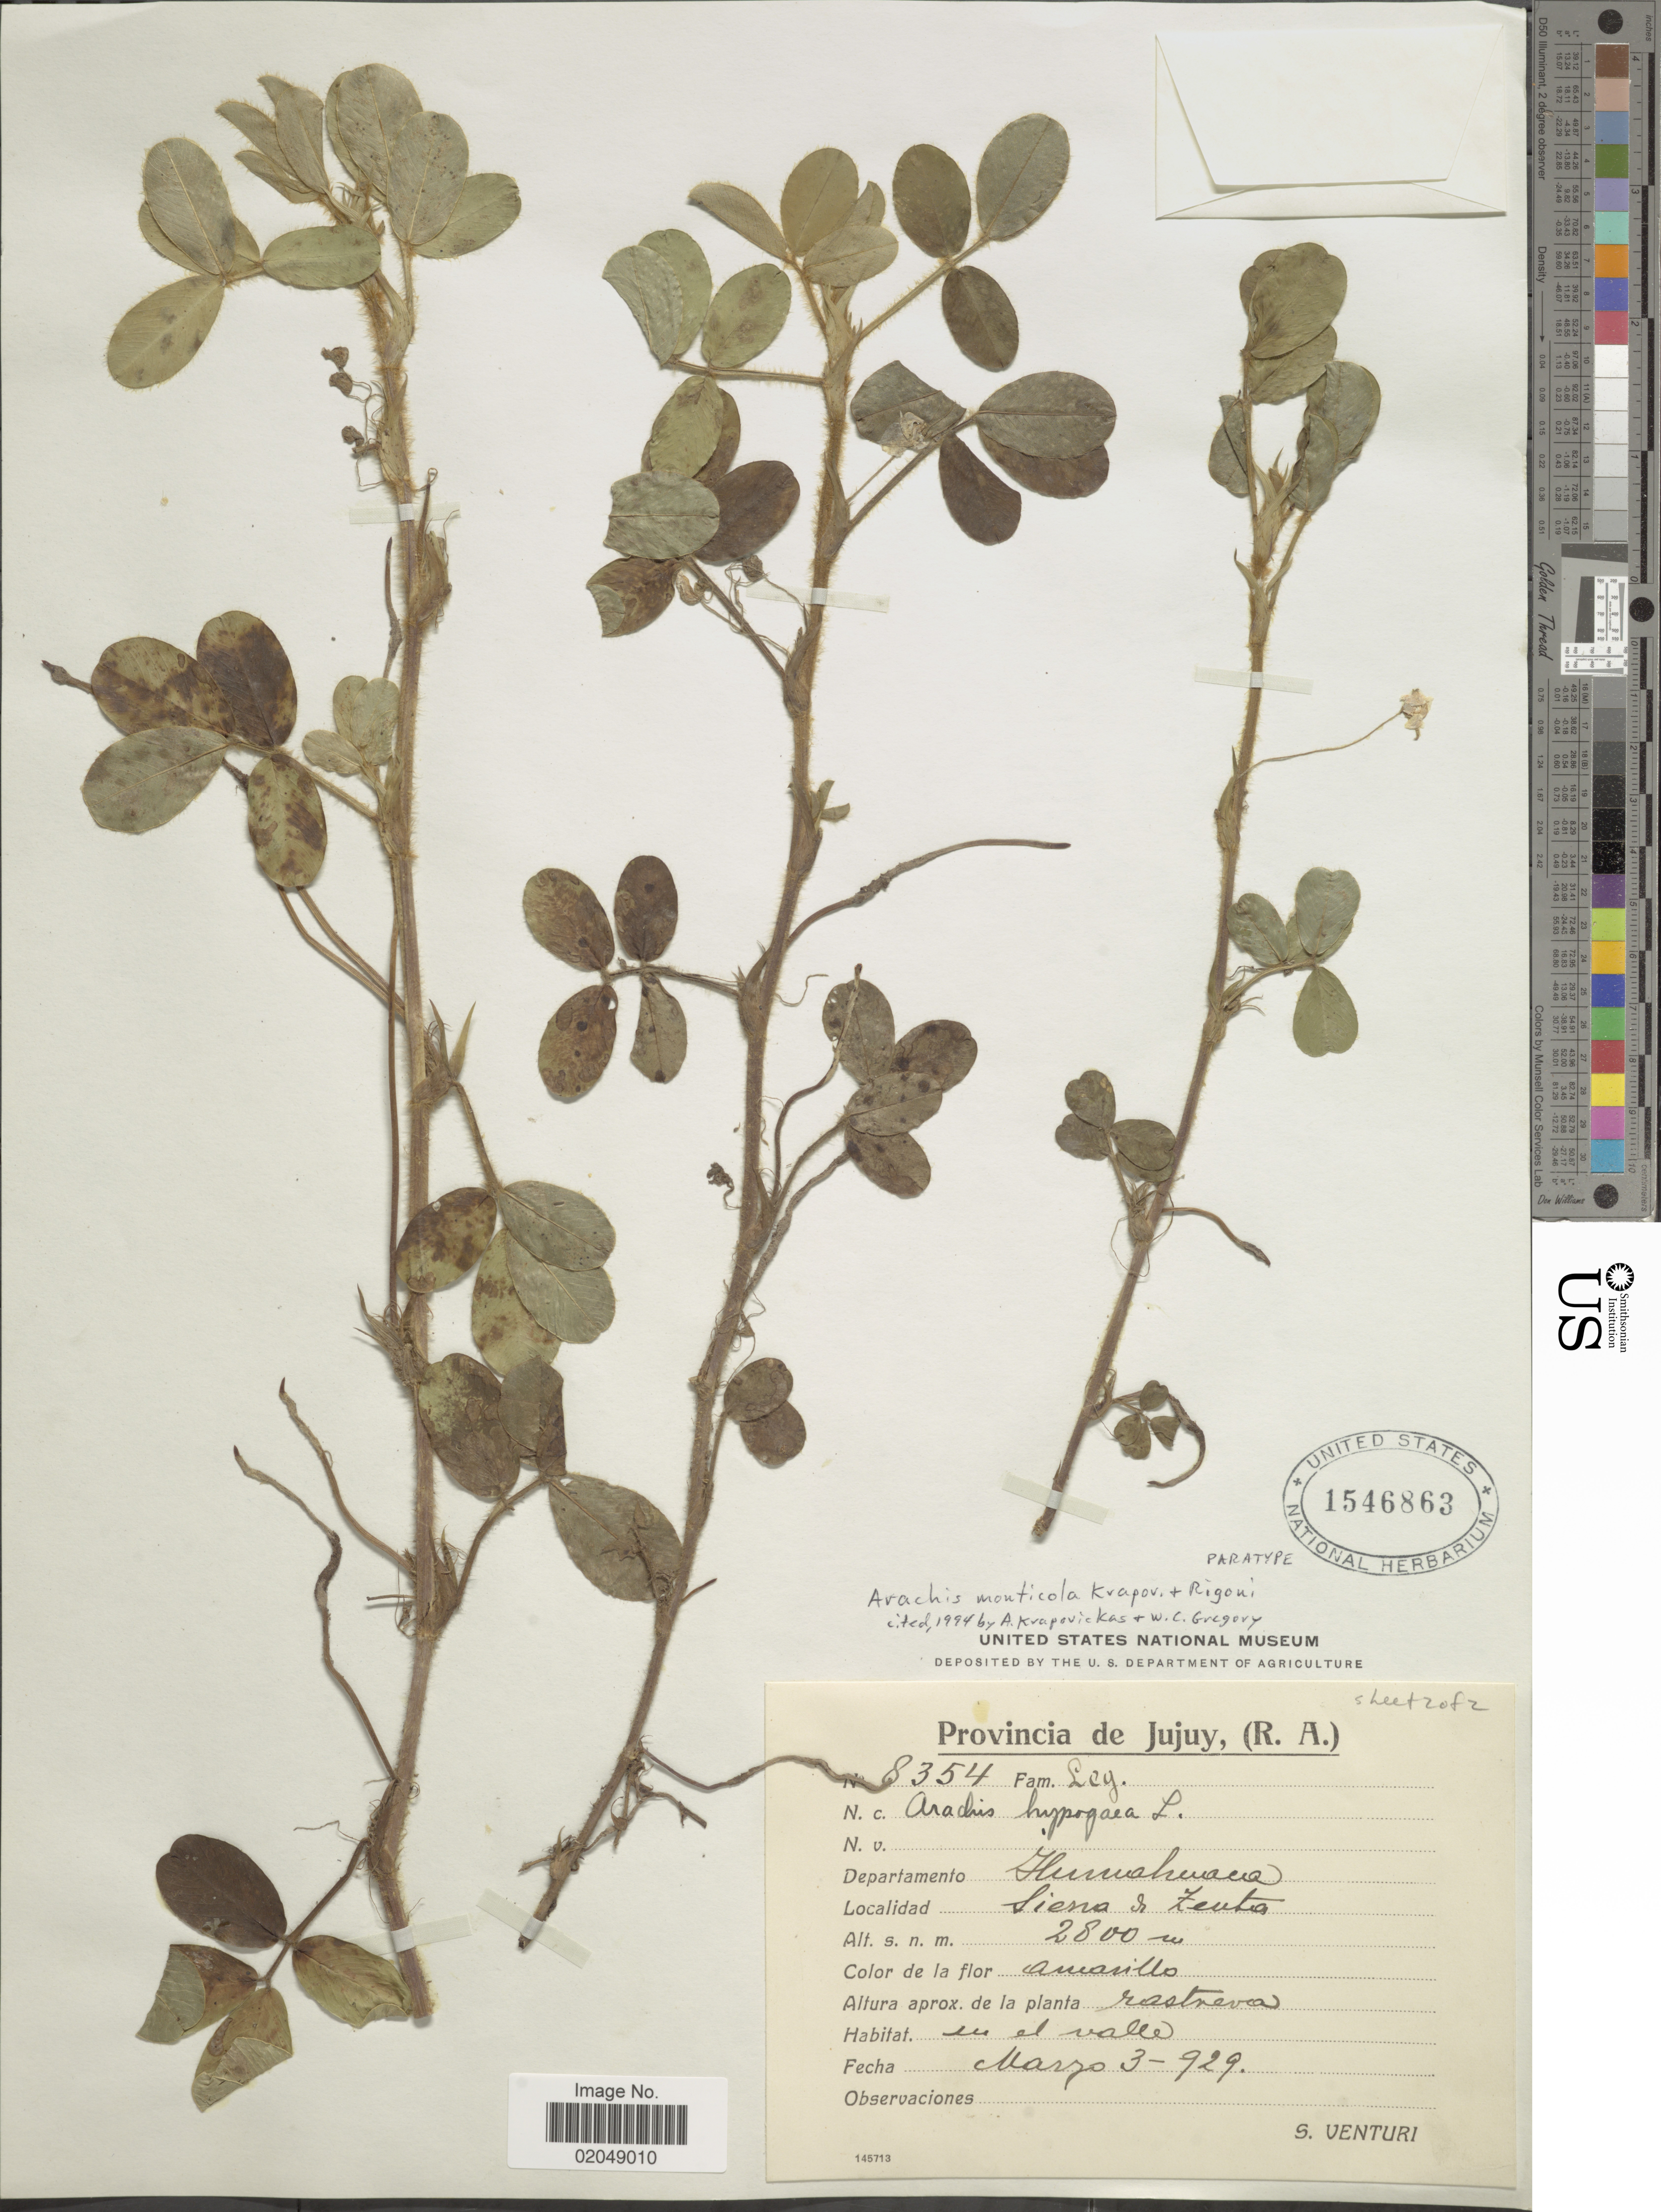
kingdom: Plantae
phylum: Tracheophyta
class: Magnoliopsida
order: Fabales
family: Fabaceae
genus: Arachis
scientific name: Arachis monticola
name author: Krapov. & Rigoni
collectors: S. Venturi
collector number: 8354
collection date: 1929-03-03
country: Argentina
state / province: Jujuy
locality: Departamento Humahuaca, Sierra de Zenta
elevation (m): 2800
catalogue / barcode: US 1546863